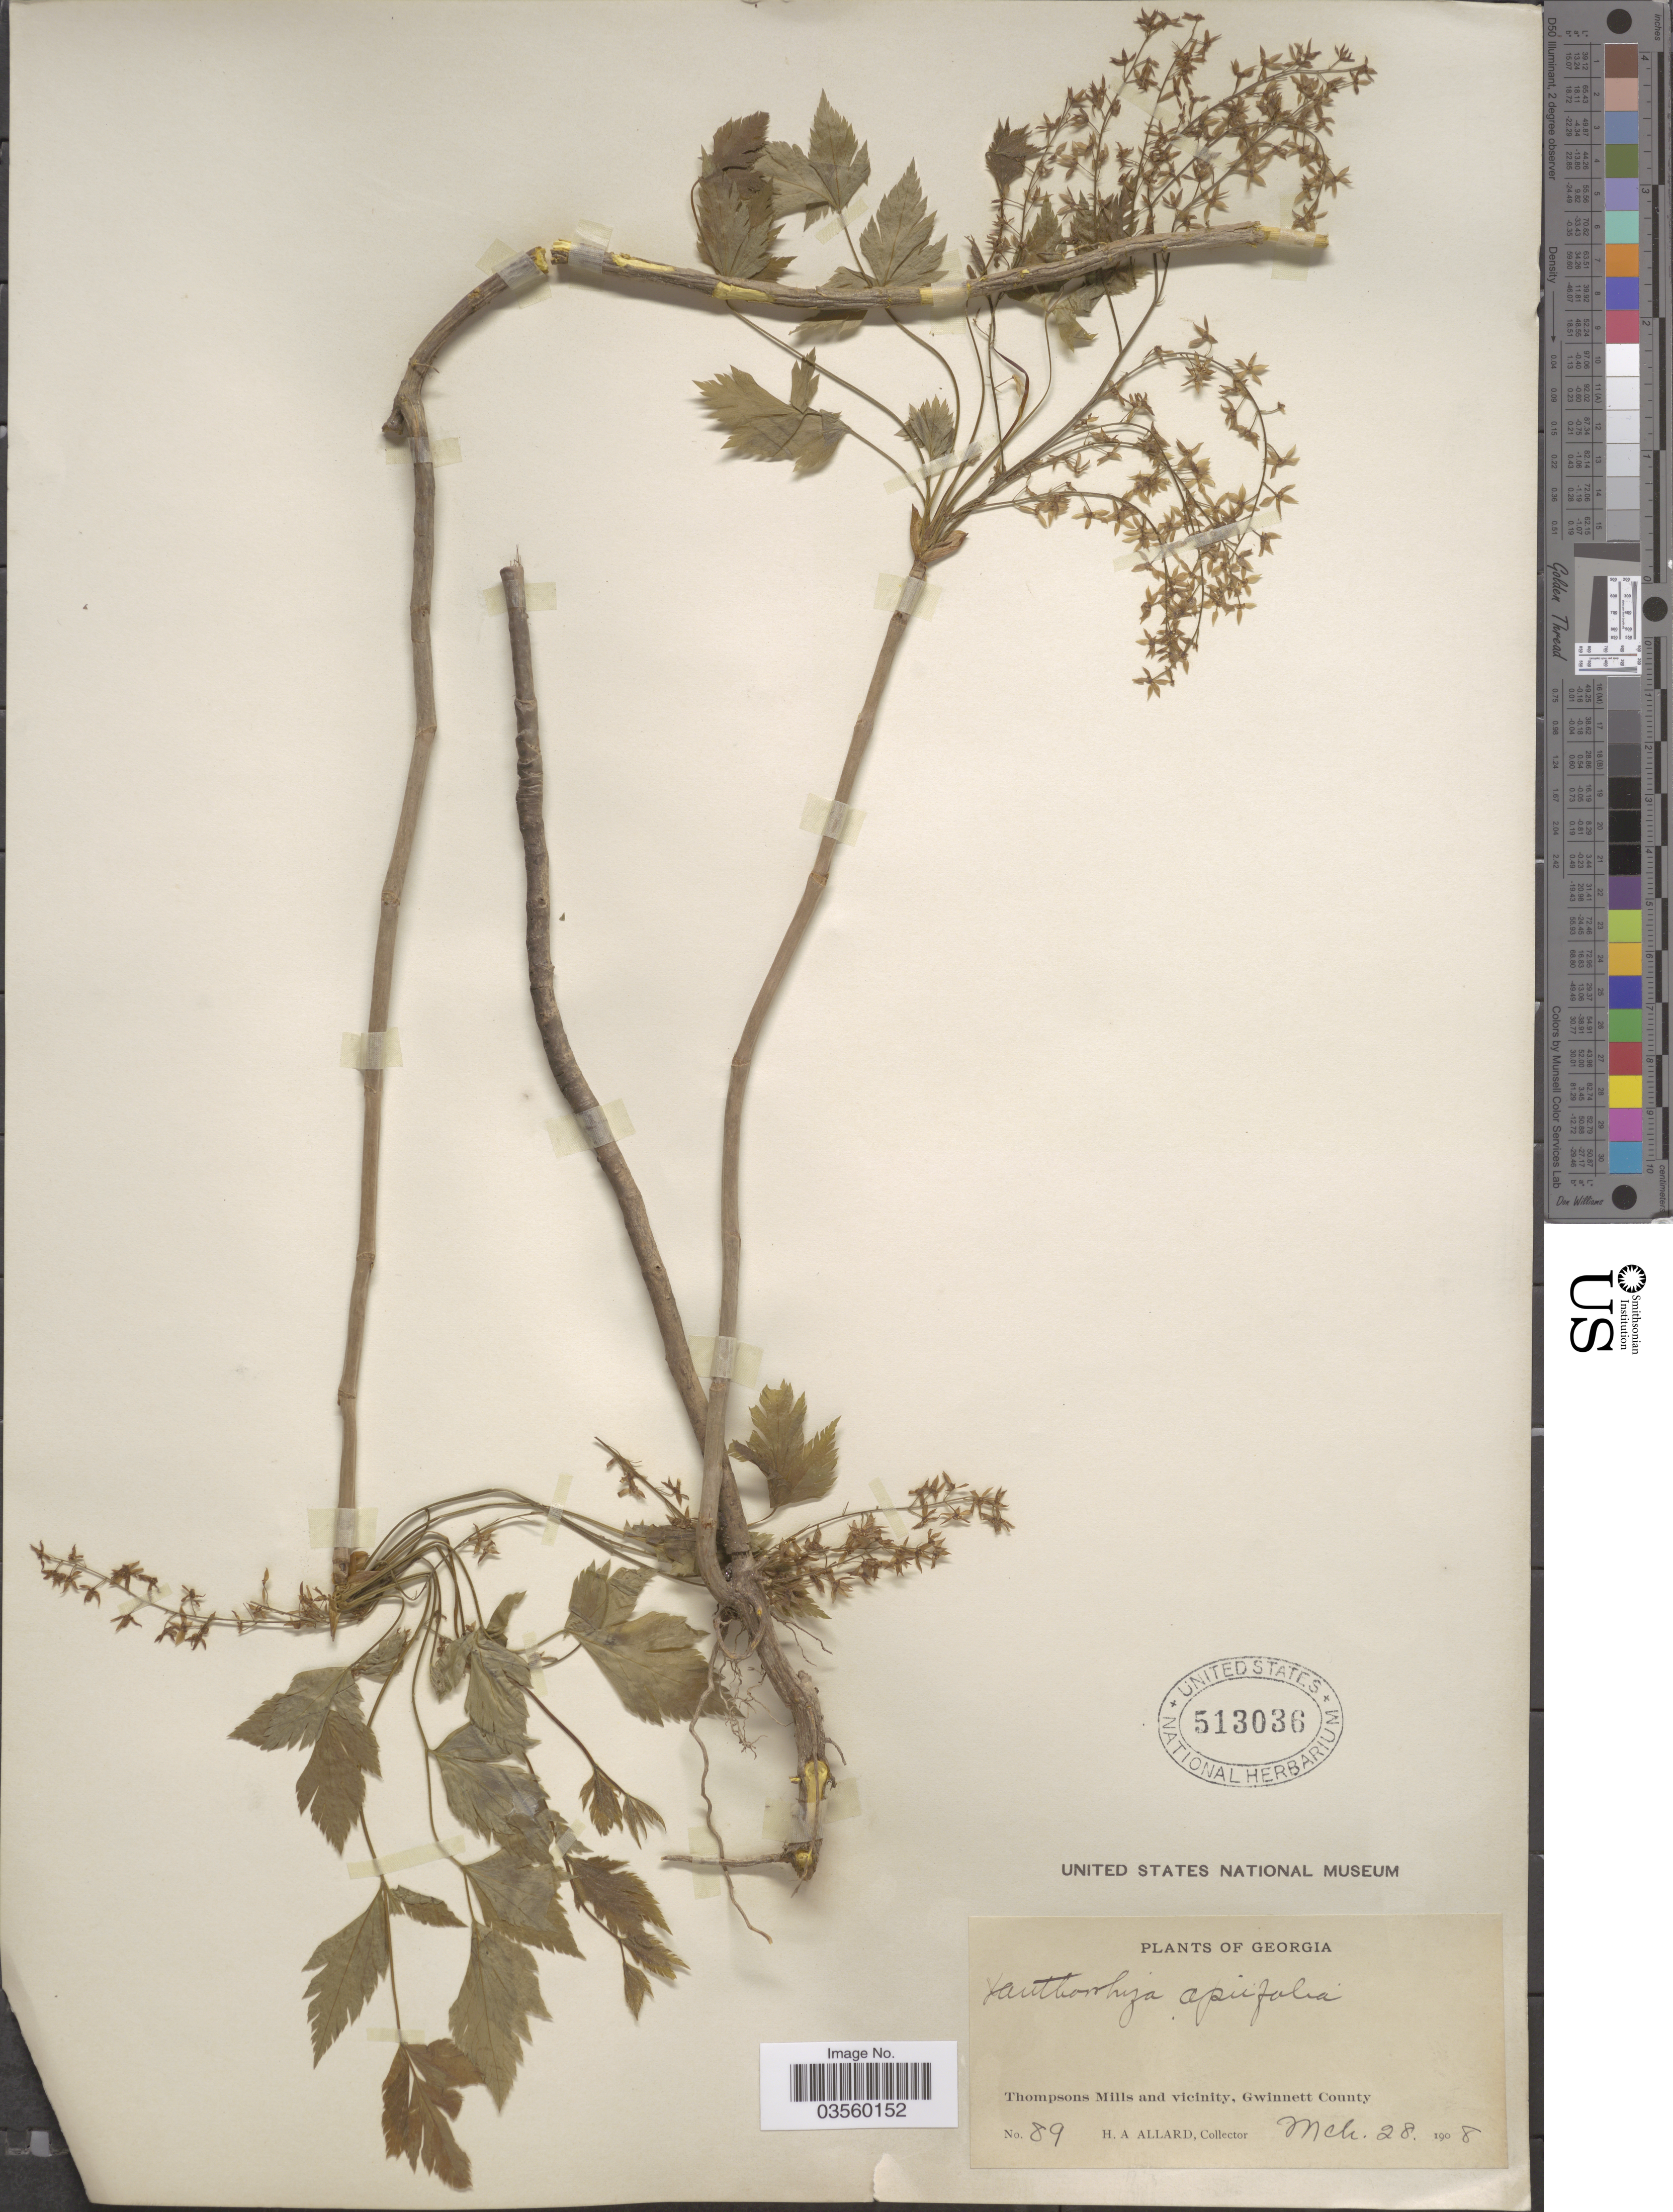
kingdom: Plantae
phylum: Tracheophyta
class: Magnoliopsida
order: Ranunculales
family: Ranunculaceae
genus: Xanthorhiza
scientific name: Xanthorhiza apiifolia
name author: L'Hér.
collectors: H. A. Allard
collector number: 89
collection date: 1908-03-28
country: United States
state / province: Georgia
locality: Thompsons Mills and vicinity, Gwinnett County.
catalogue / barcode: US 513036